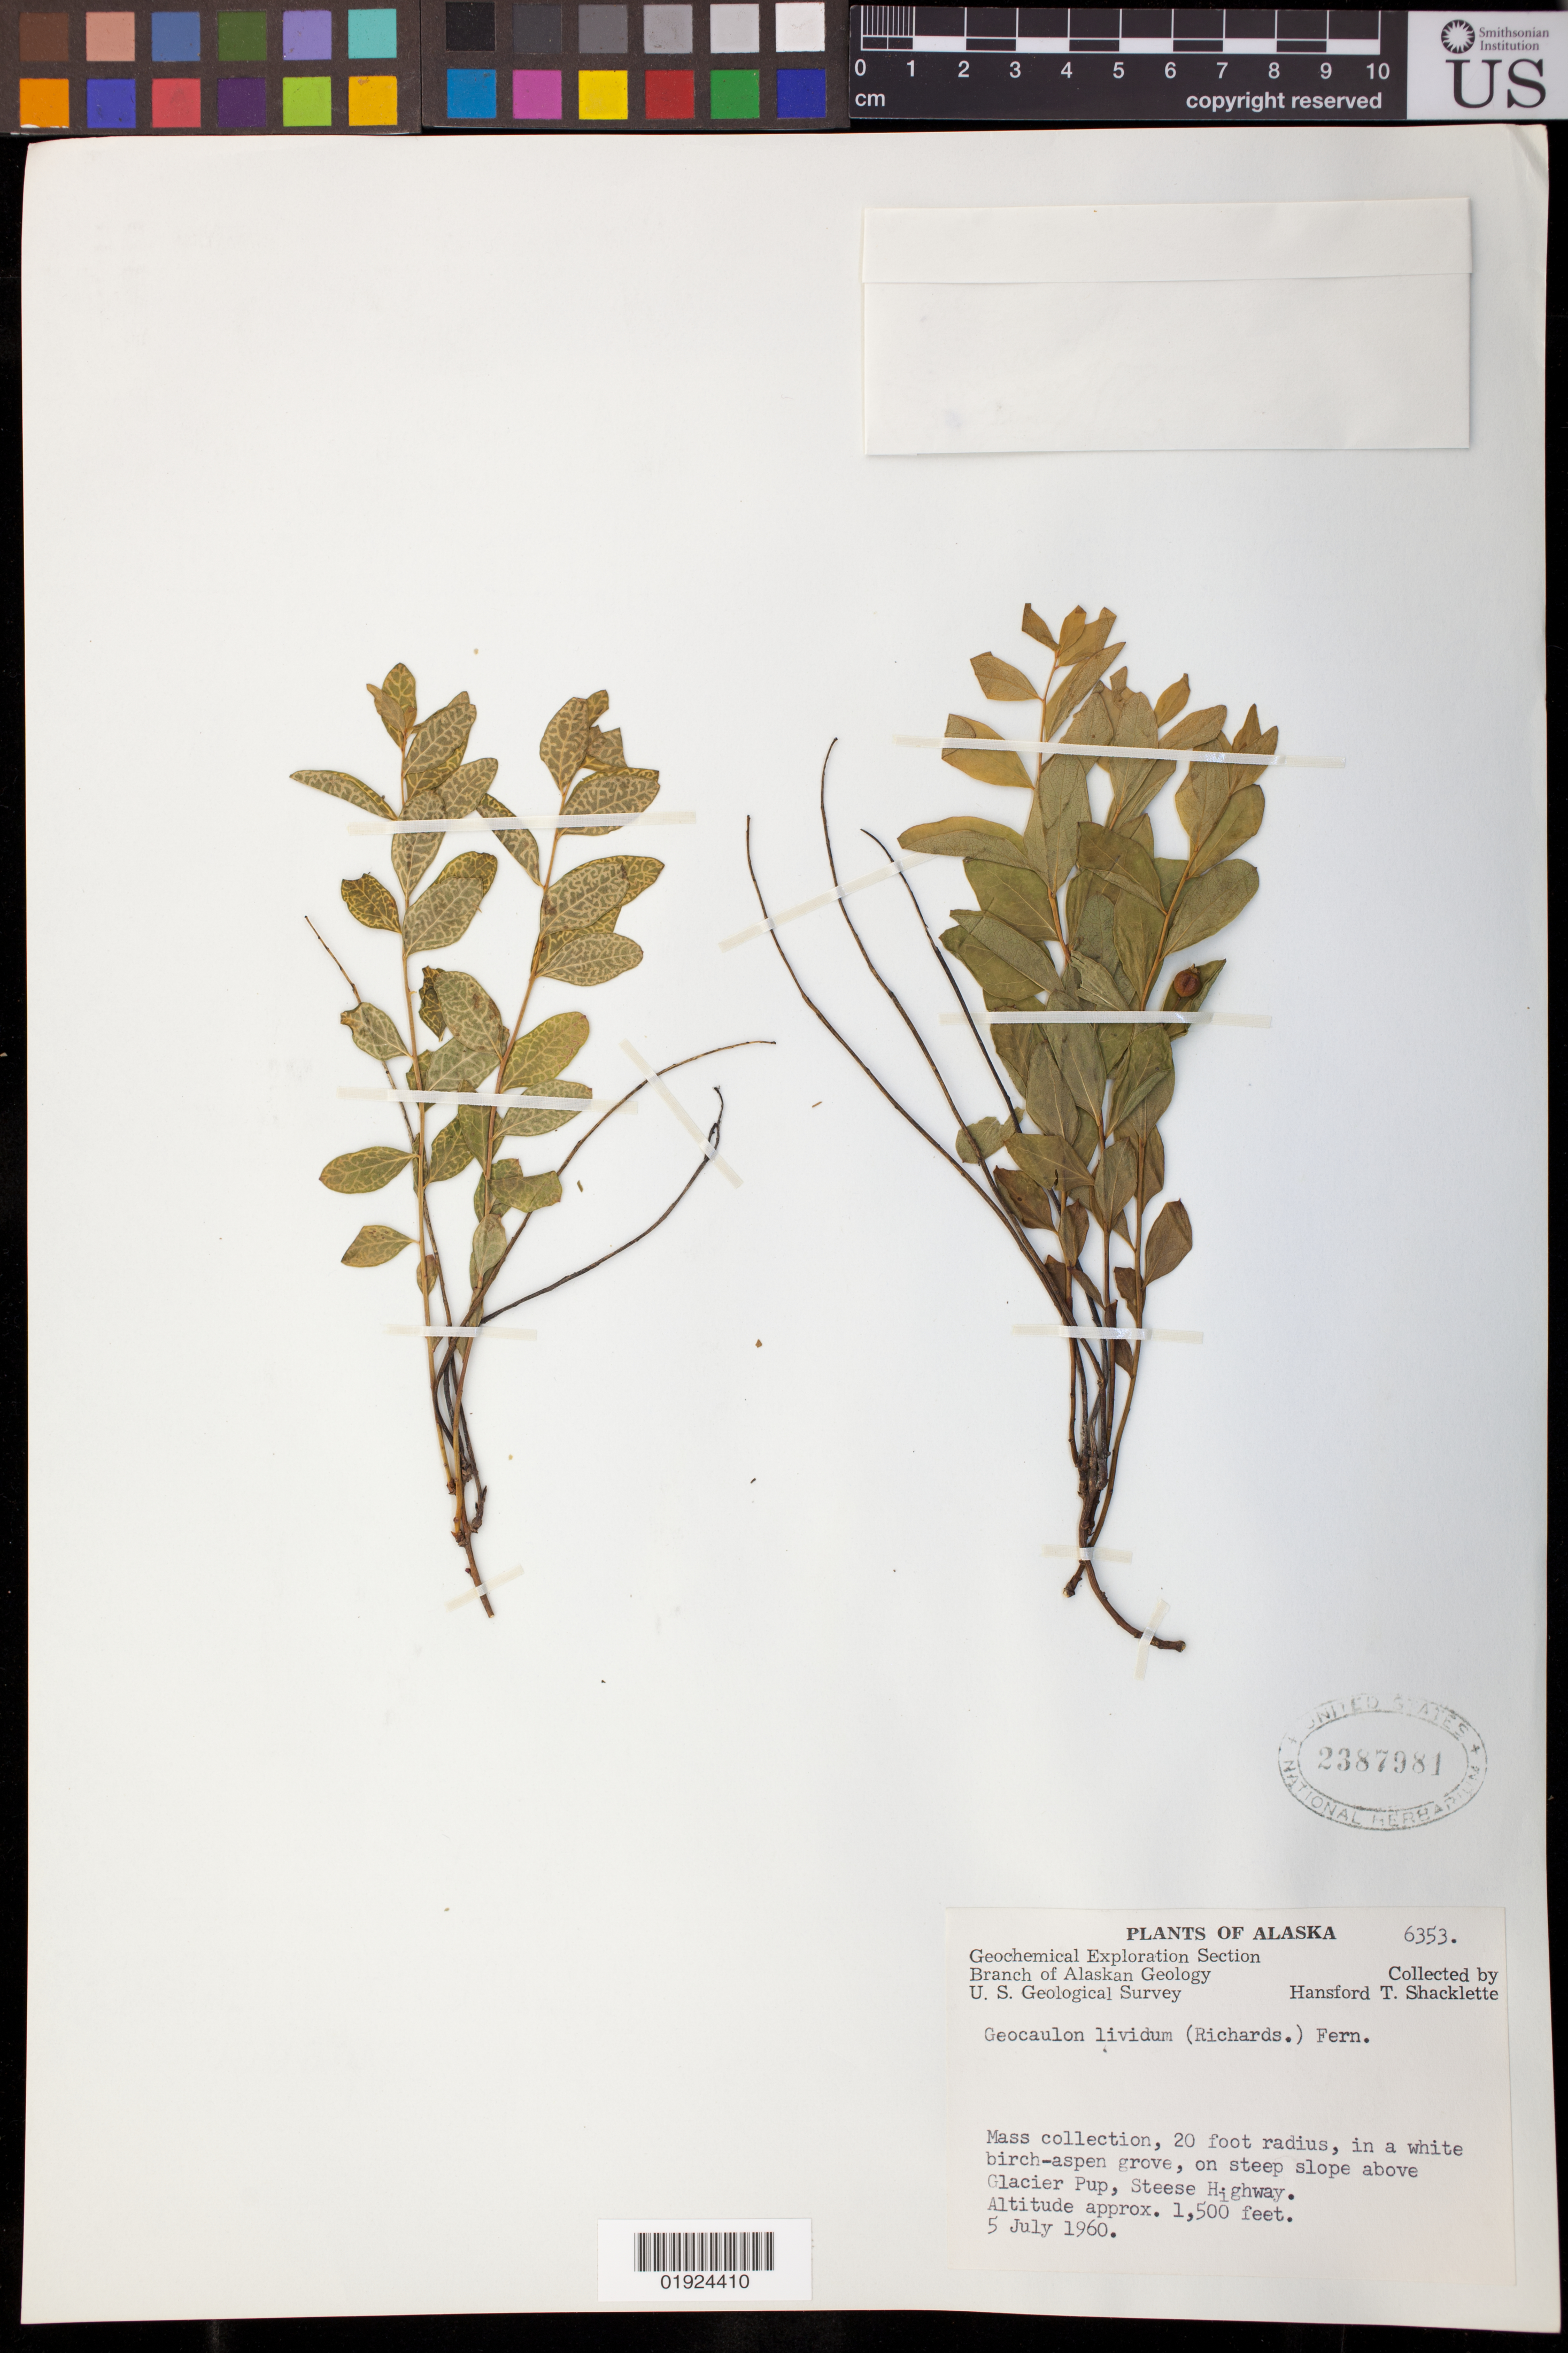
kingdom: Plantae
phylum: Tracheophyta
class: Magnoliopsida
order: Santalales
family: Comandraceae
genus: Geocaulon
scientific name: Geocaulon lividum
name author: (Richardson) Fernald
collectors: H. Shacklette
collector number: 6353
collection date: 1960-07-05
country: United States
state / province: Alaska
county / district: Fairbanks North Star Borough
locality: In a white birch-aspen grove, on steep slope above Glacier Pup, Steese Highway.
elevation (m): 457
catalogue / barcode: US 2387981